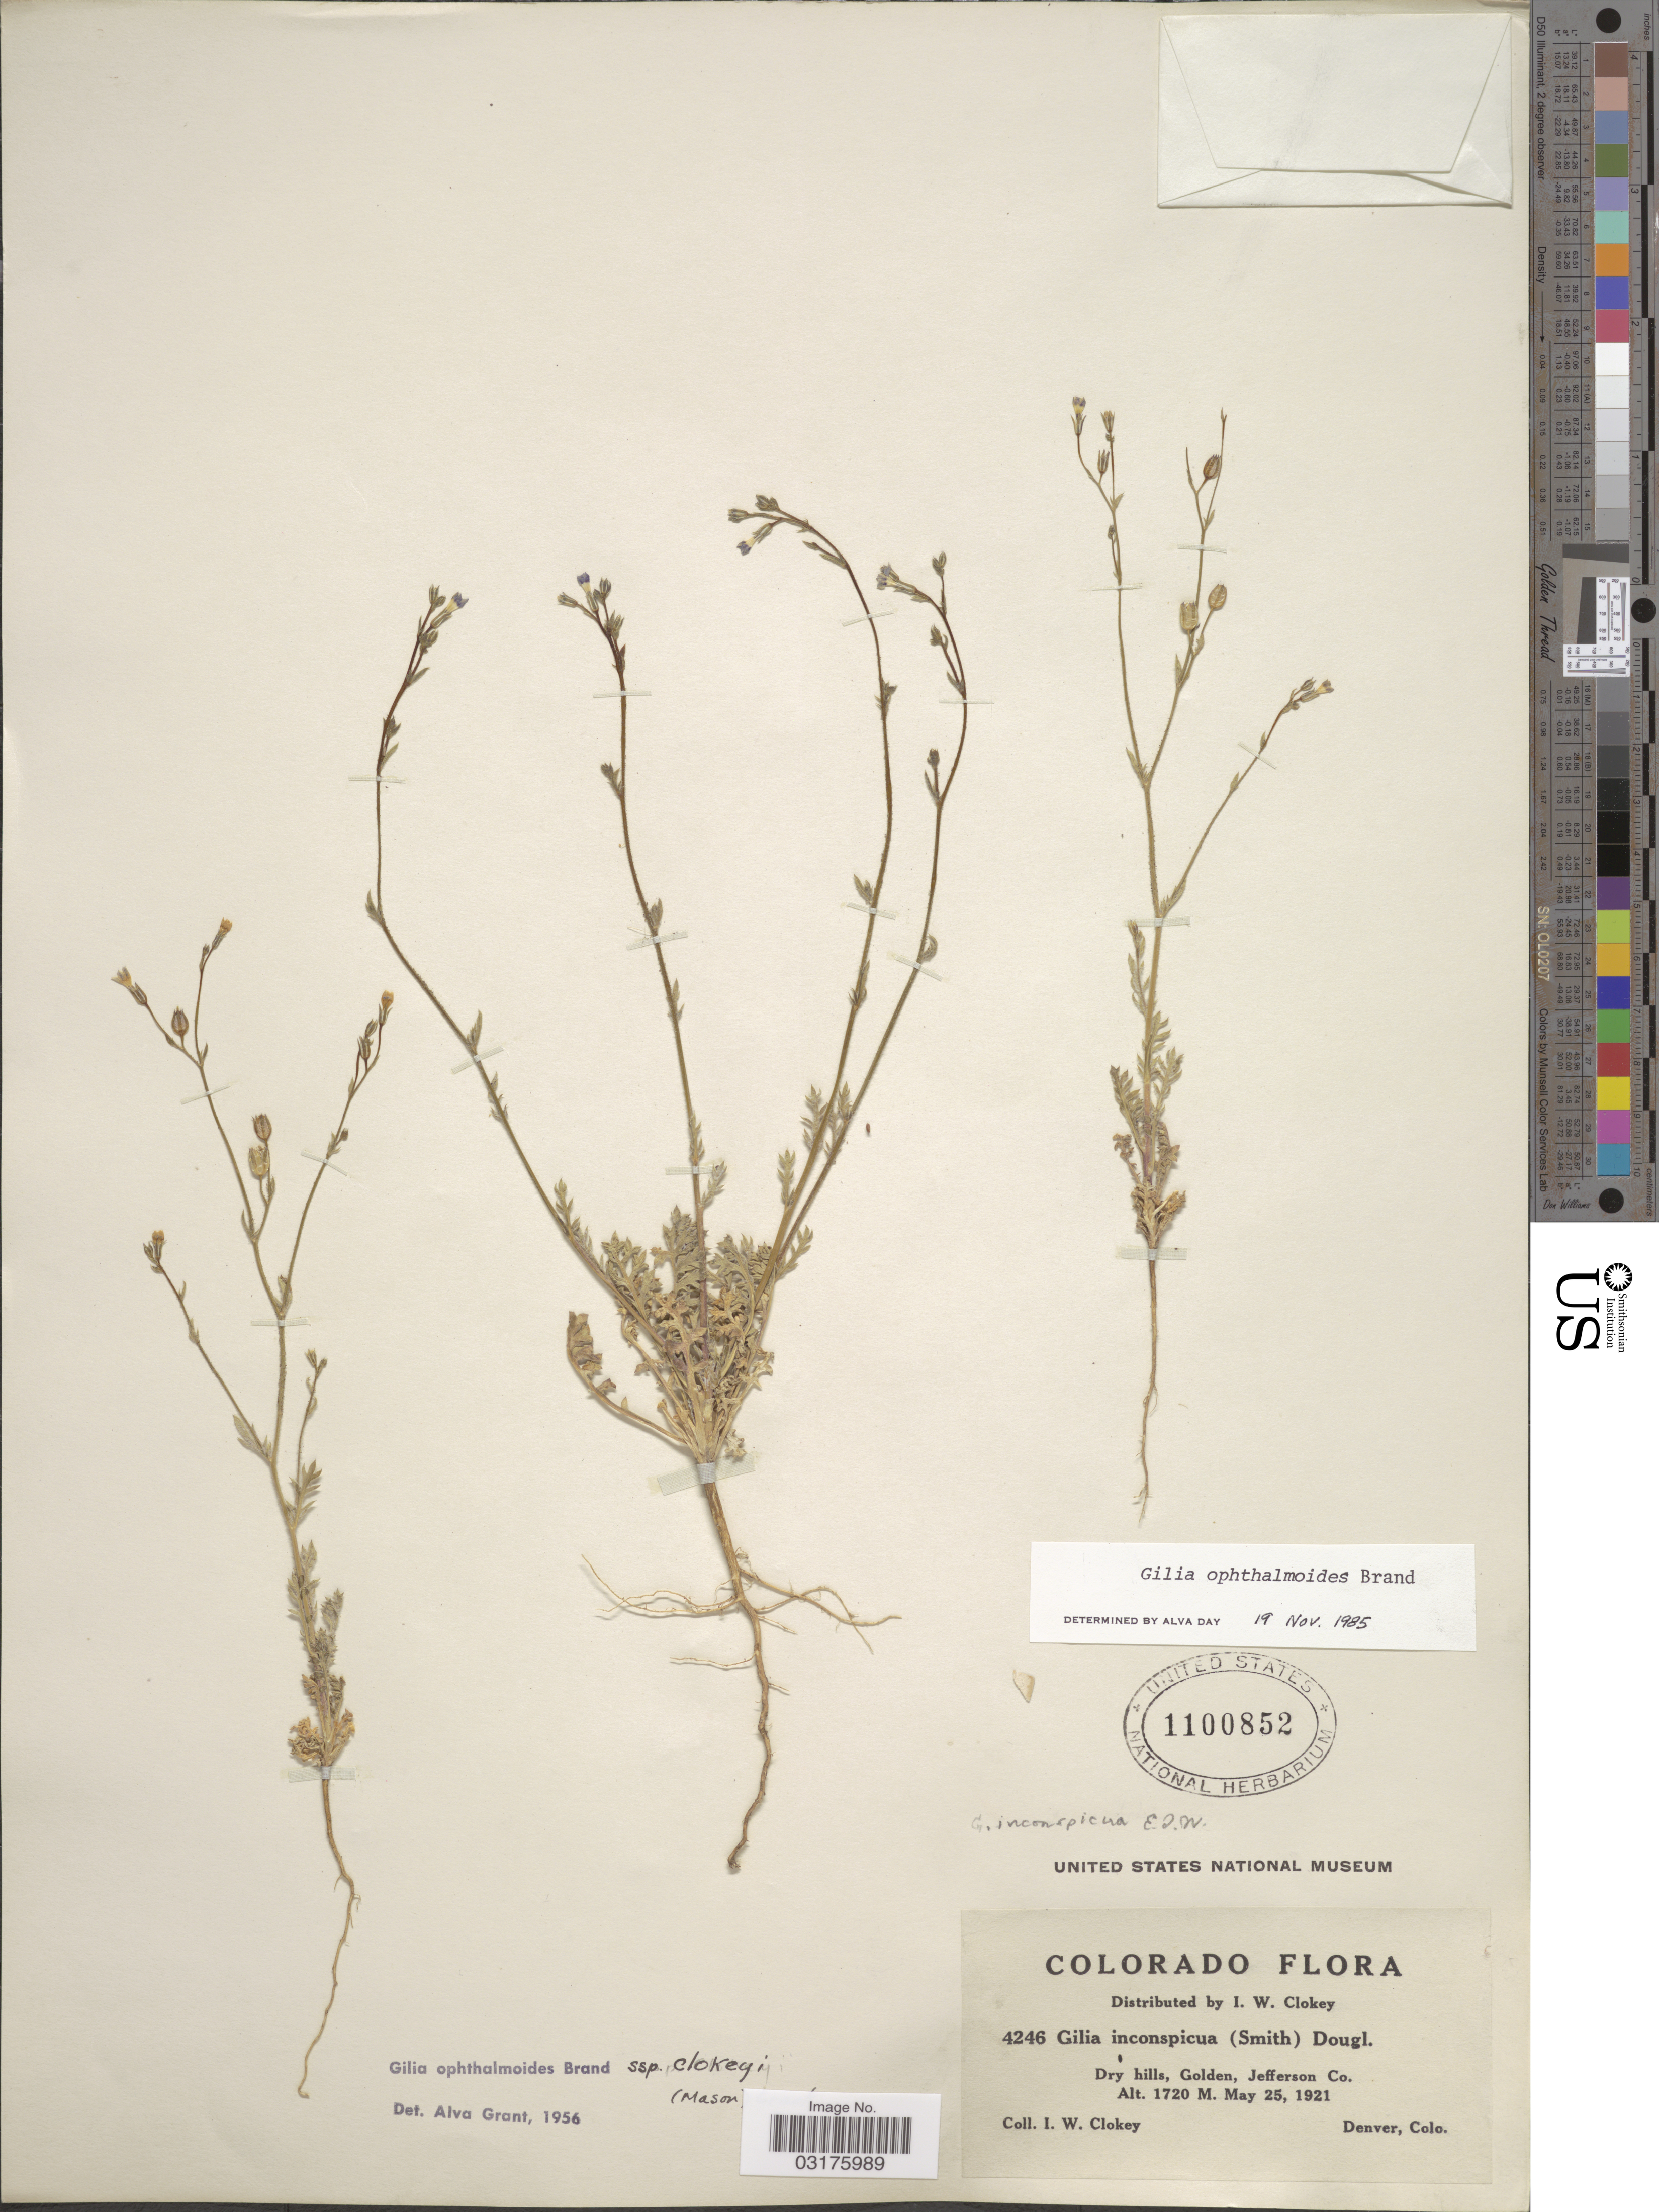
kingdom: Plantae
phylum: Tracheophyta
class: Magnoliopsida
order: Ericales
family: Polemoniaceae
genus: Gilia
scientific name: Gilia ophthalmoides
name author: Brand in Engl.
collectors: I. W. Clokey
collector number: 4246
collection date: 1921-05-25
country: United States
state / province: Colorado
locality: Dry hills, Golden, Jefferson Co.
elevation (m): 1720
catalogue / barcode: US 1100852